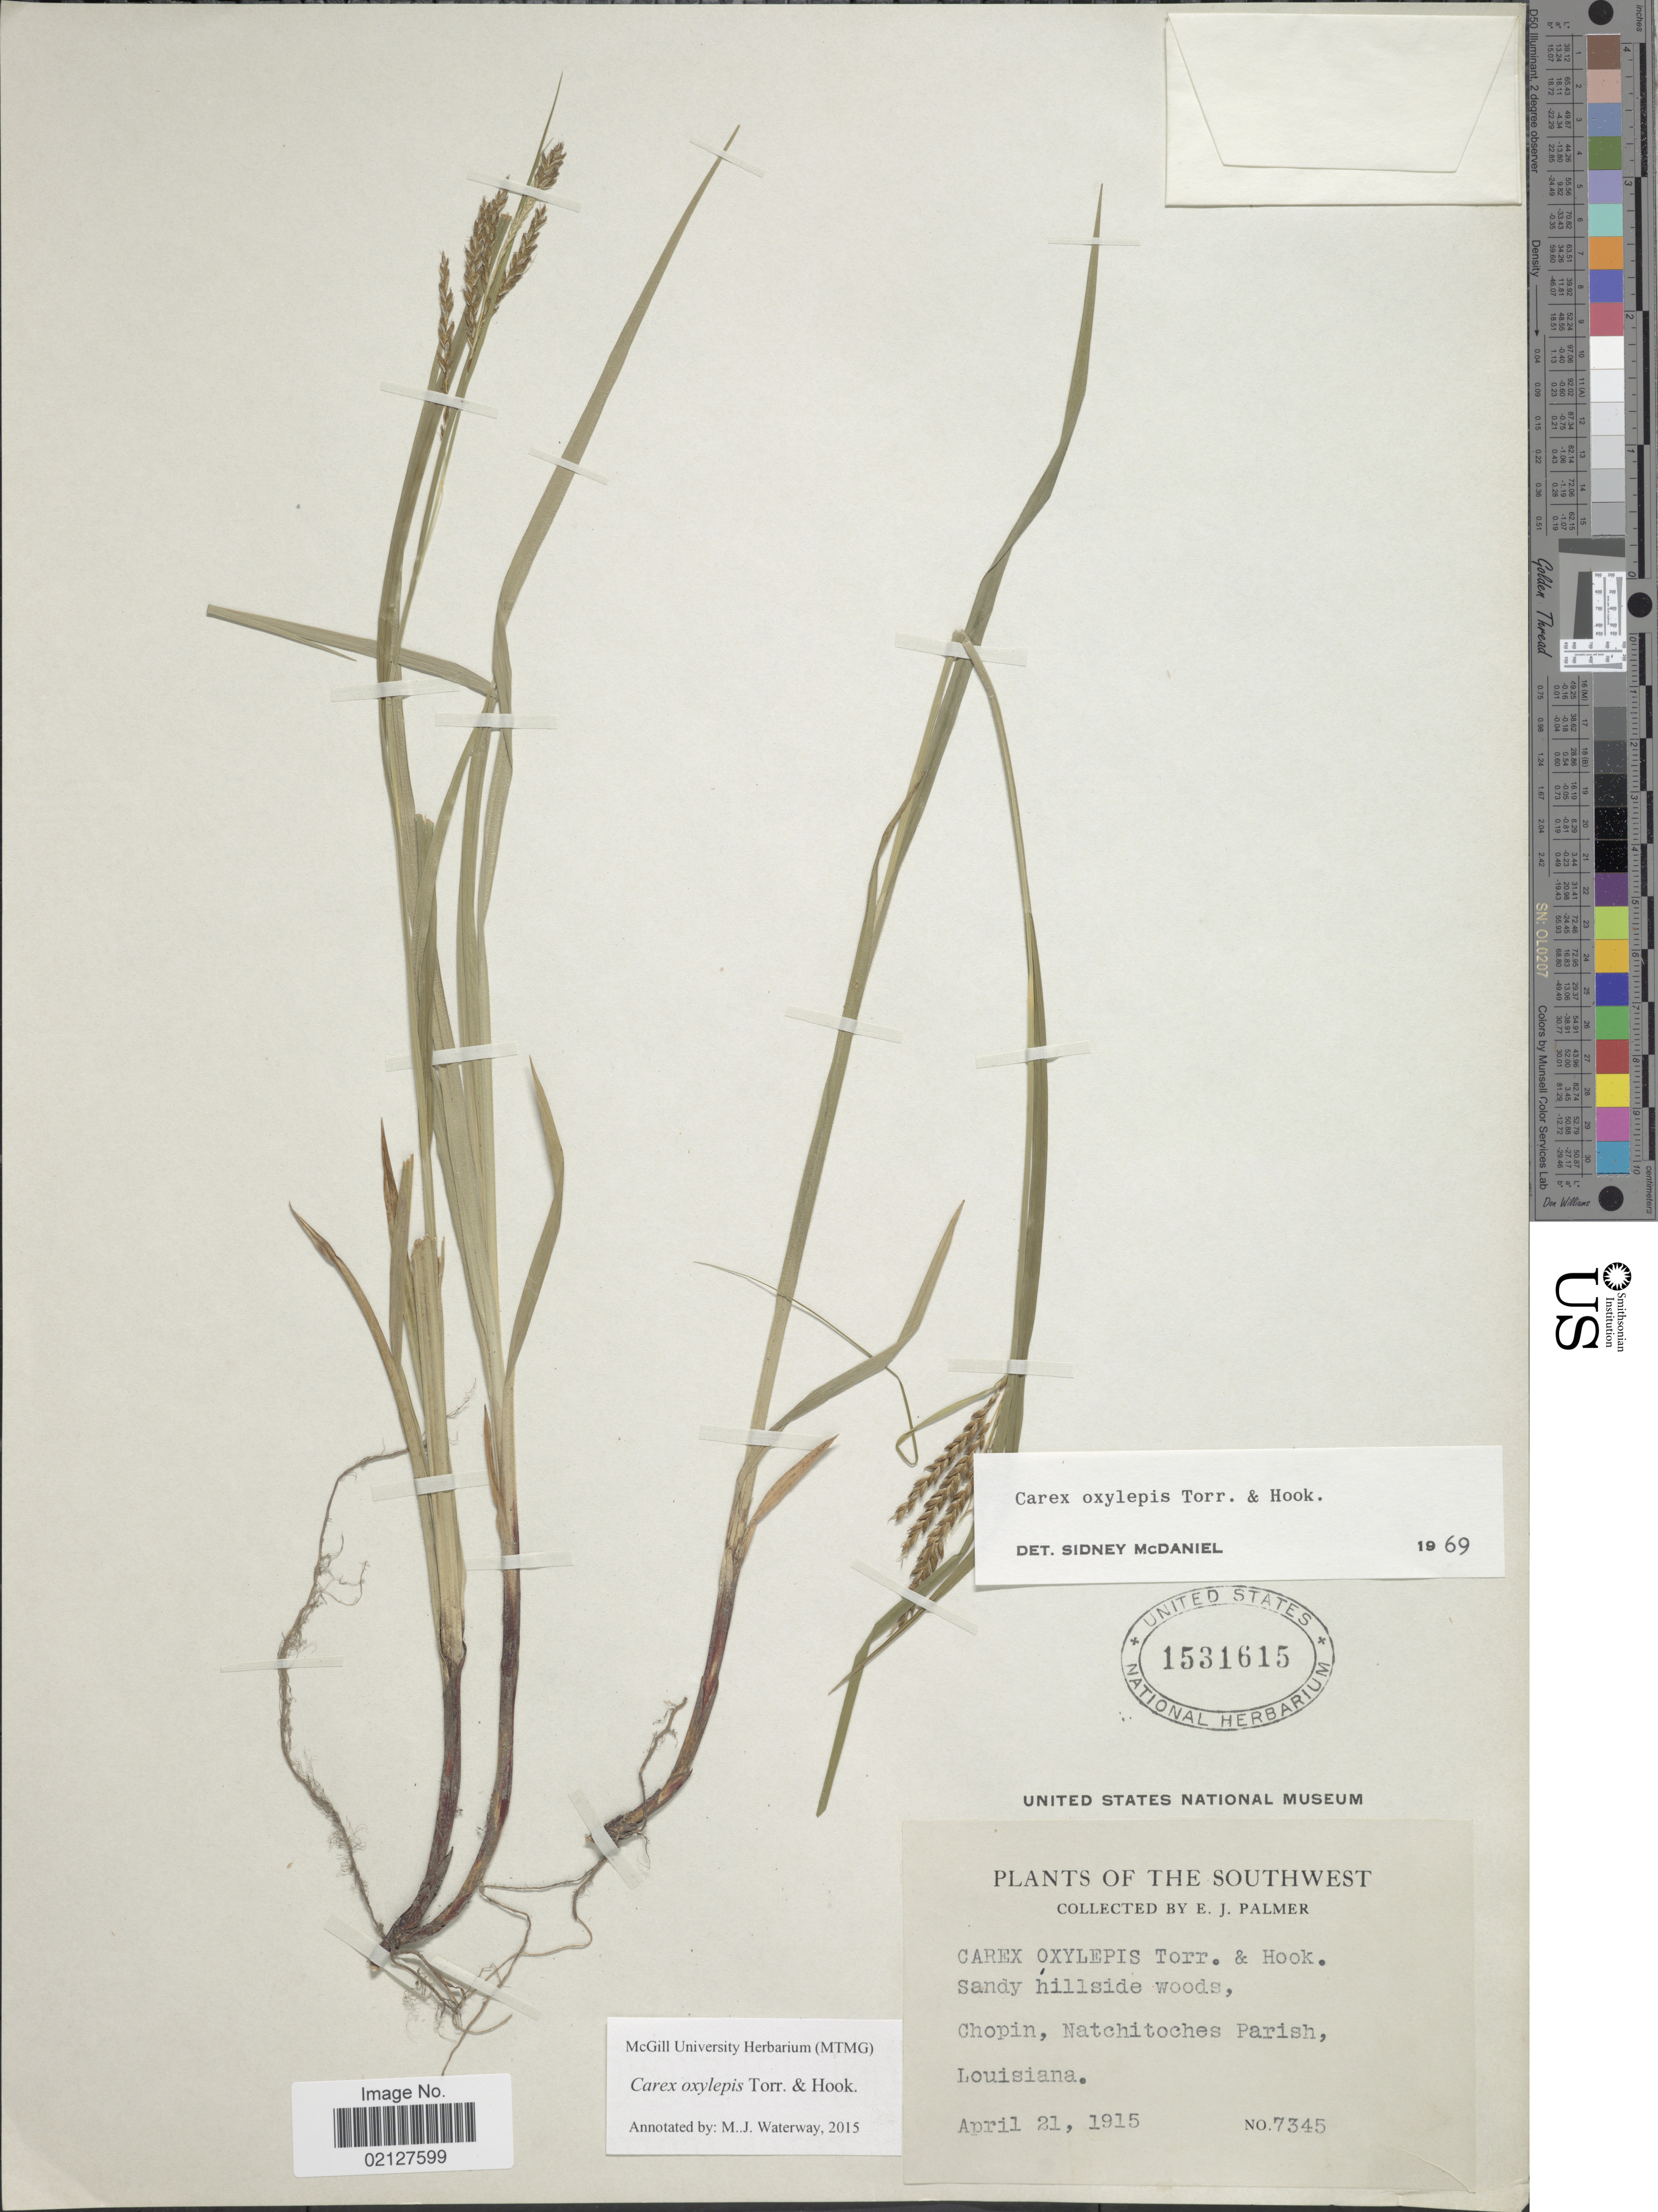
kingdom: Plantae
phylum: Tracheophyta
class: Liliopsida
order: Poales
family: Cyperaceae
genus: Carex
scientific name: Carex oxylepis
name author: Torr. & Hook.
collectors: E. J. Palmer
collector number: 7345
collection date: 1915-04-21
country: United States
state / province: Louisiana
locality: Southwest. Chopin, Natchitoches Parish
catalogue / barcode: US 1531615